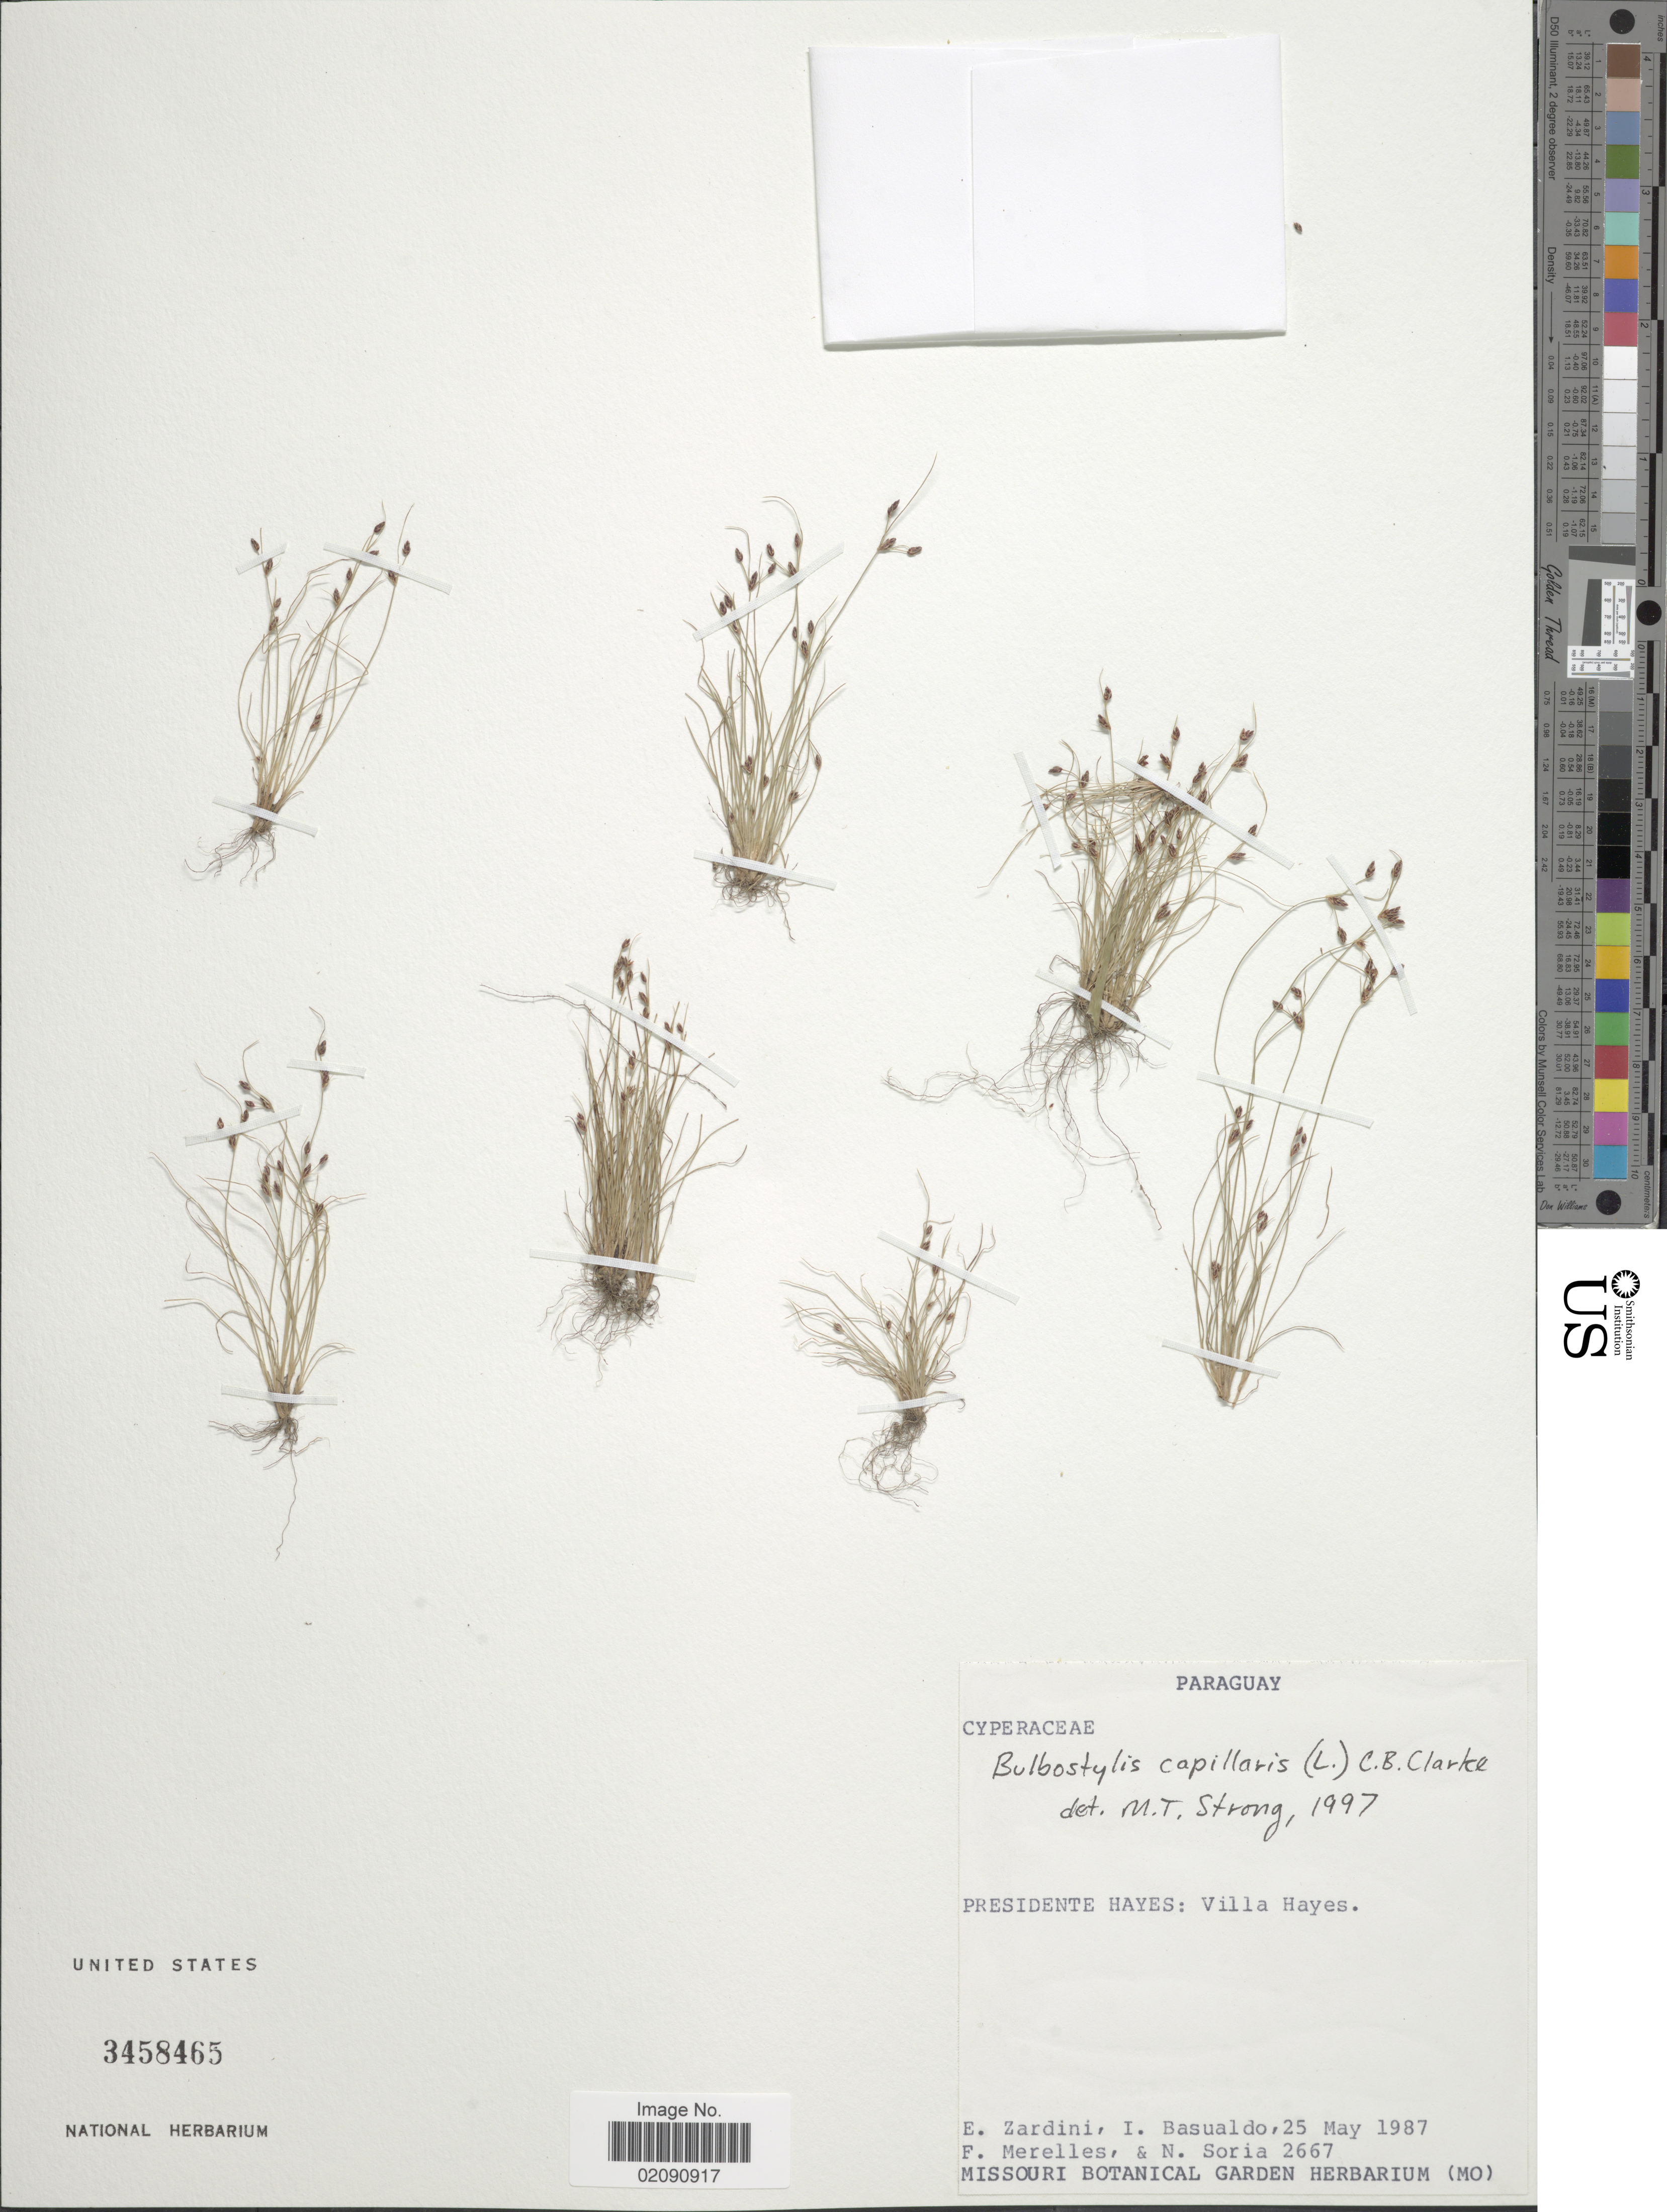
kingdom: Plantae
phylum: Tracheophyta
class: Liliopsida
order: Poales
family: Cyperaceae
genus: Bulbostylis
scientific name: Bulbostylis communis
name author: M. G. López & D.A. Simpson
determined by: Maciel-Silva, J. F.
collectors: E. M. Zardini, I. Basualdo, F. Merelles & N. Soria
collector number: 2667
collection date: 1987-05-25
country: Paraguay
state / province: Presidente Hayes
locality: Villa Hayes.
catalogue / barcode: US 3458465